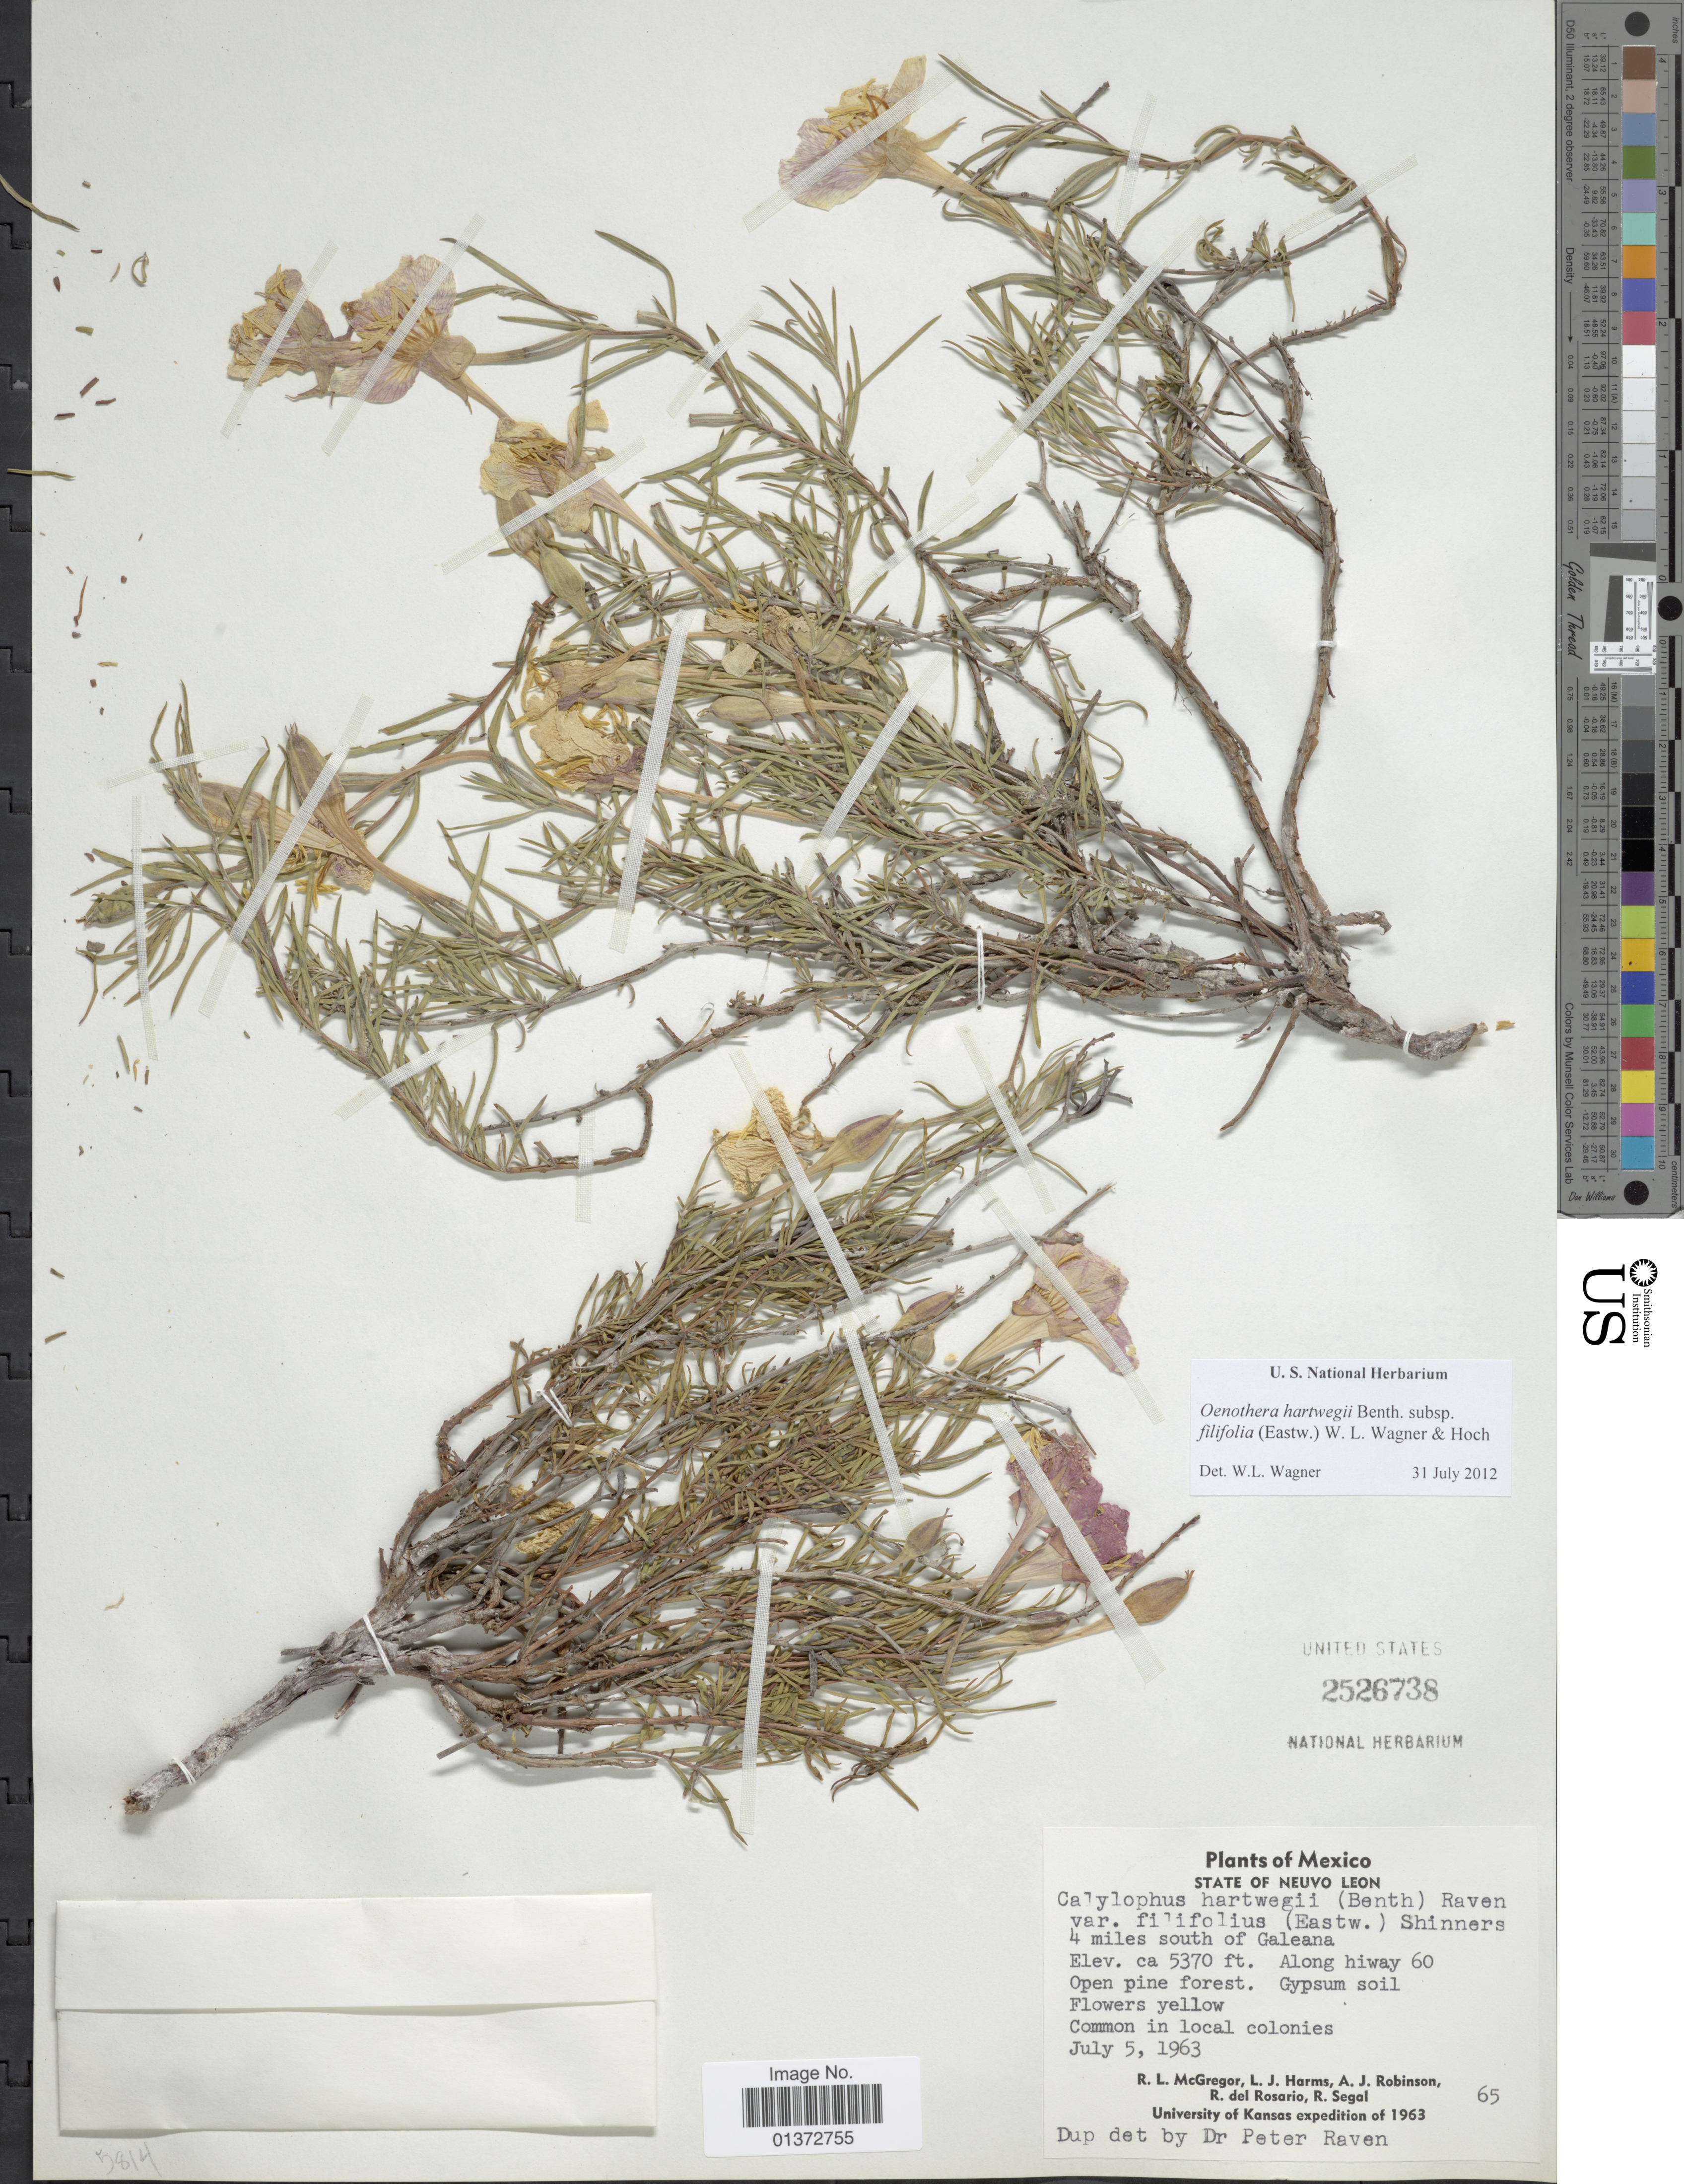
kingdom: Plantae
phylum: Tracheophyta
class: Magnoliopsida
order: Myrtales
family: Onagraceae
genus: Oenothera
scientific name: Oenothera hartwegii subsp. filifolia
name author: (Eastw.) W.L. Wagner & Hoch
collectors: R. McGregor, L. Harms, A. J. Robinson, R. del Rosario & R. Segal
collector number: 65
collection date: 1963-07-05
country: Mexico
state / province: Nuevo León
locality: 4 miles south of Galeana, along highway 60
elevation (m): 1637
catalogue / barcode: US 2526738